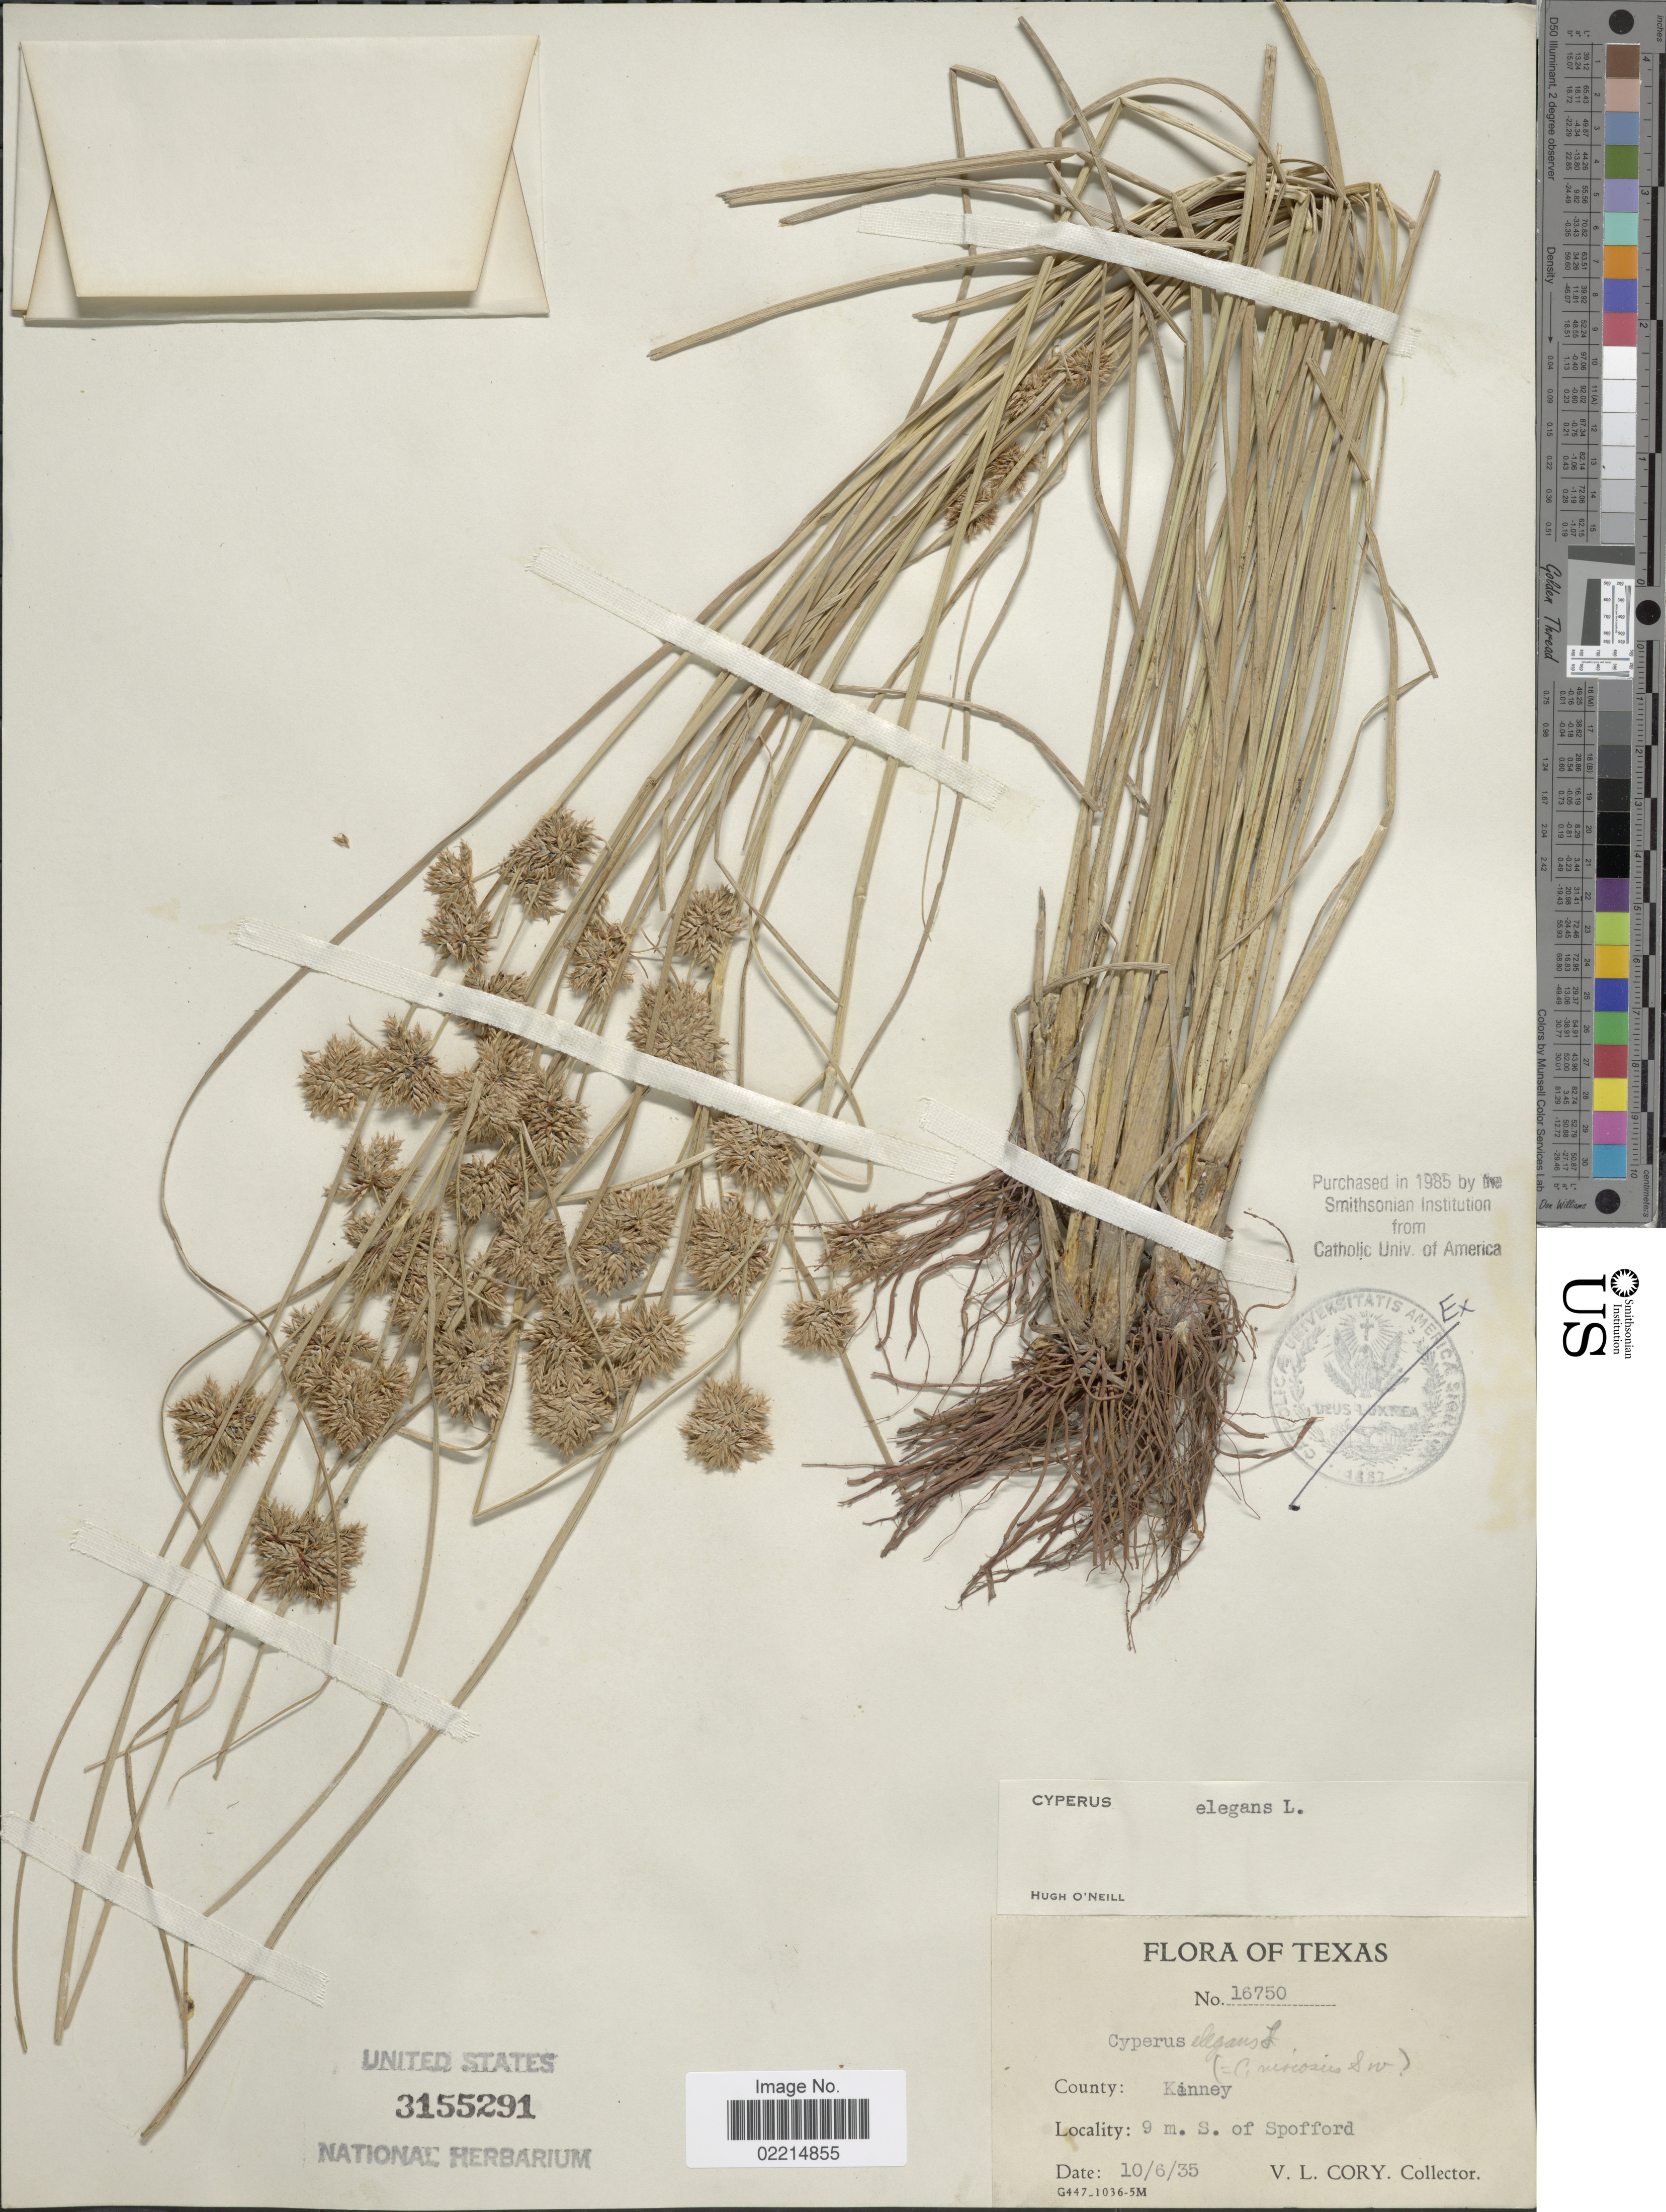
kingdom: Plantae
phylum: Tracheophyta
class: Liliopsida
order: Poales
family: Cyperaceae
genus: Cyperus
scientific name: Cyperus elegans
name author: L.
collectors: V. Cory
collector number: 16750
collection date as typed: Transcribed d/m/y: 6/10/35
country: United States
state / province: Texas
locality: County Kinney, 9 m. S. Spofford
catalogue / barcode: US 3155291